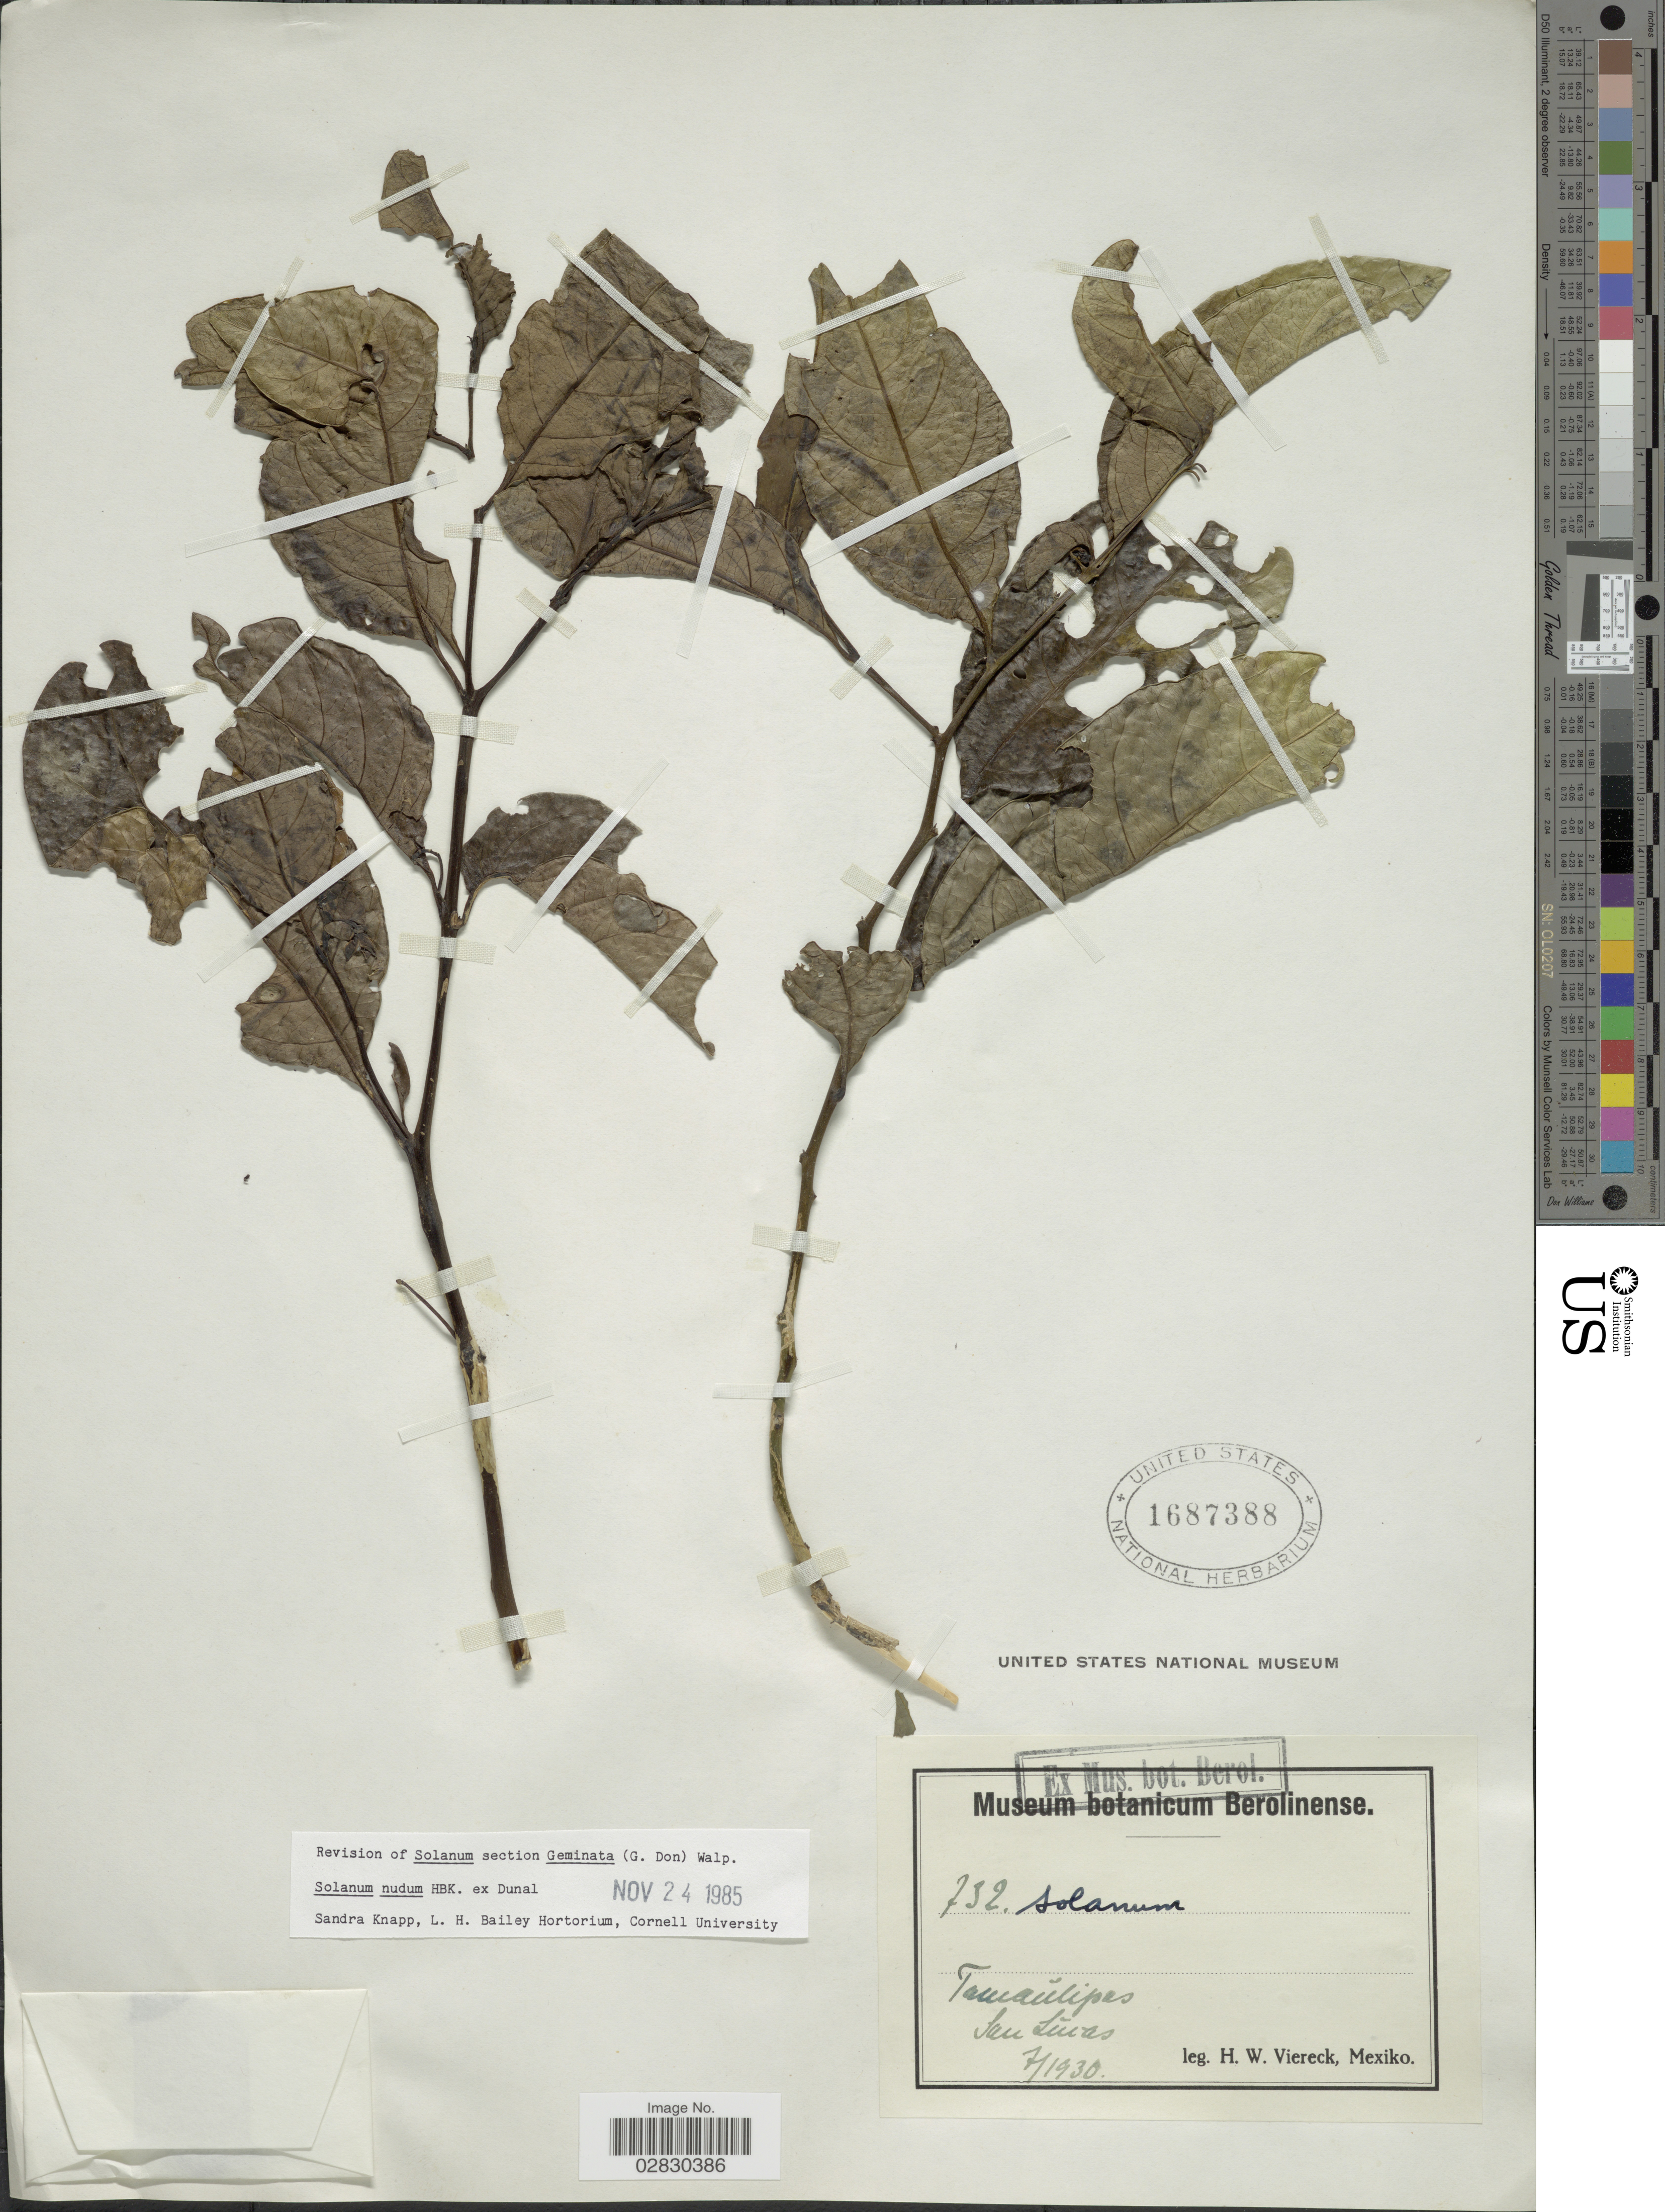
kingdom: Plantae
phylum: Tracheophyta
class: Magnoliopsida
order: Solanales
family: Solanaceae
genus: Solanum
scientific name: Solanum nudum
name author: Humb. & Bonpl. ex Dunal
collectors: H. W. Viereck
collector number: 732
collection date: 1930-07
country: Mexico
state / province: Tamaulipas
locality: Tamaulipas San Lucas.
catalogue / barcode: US 1687388